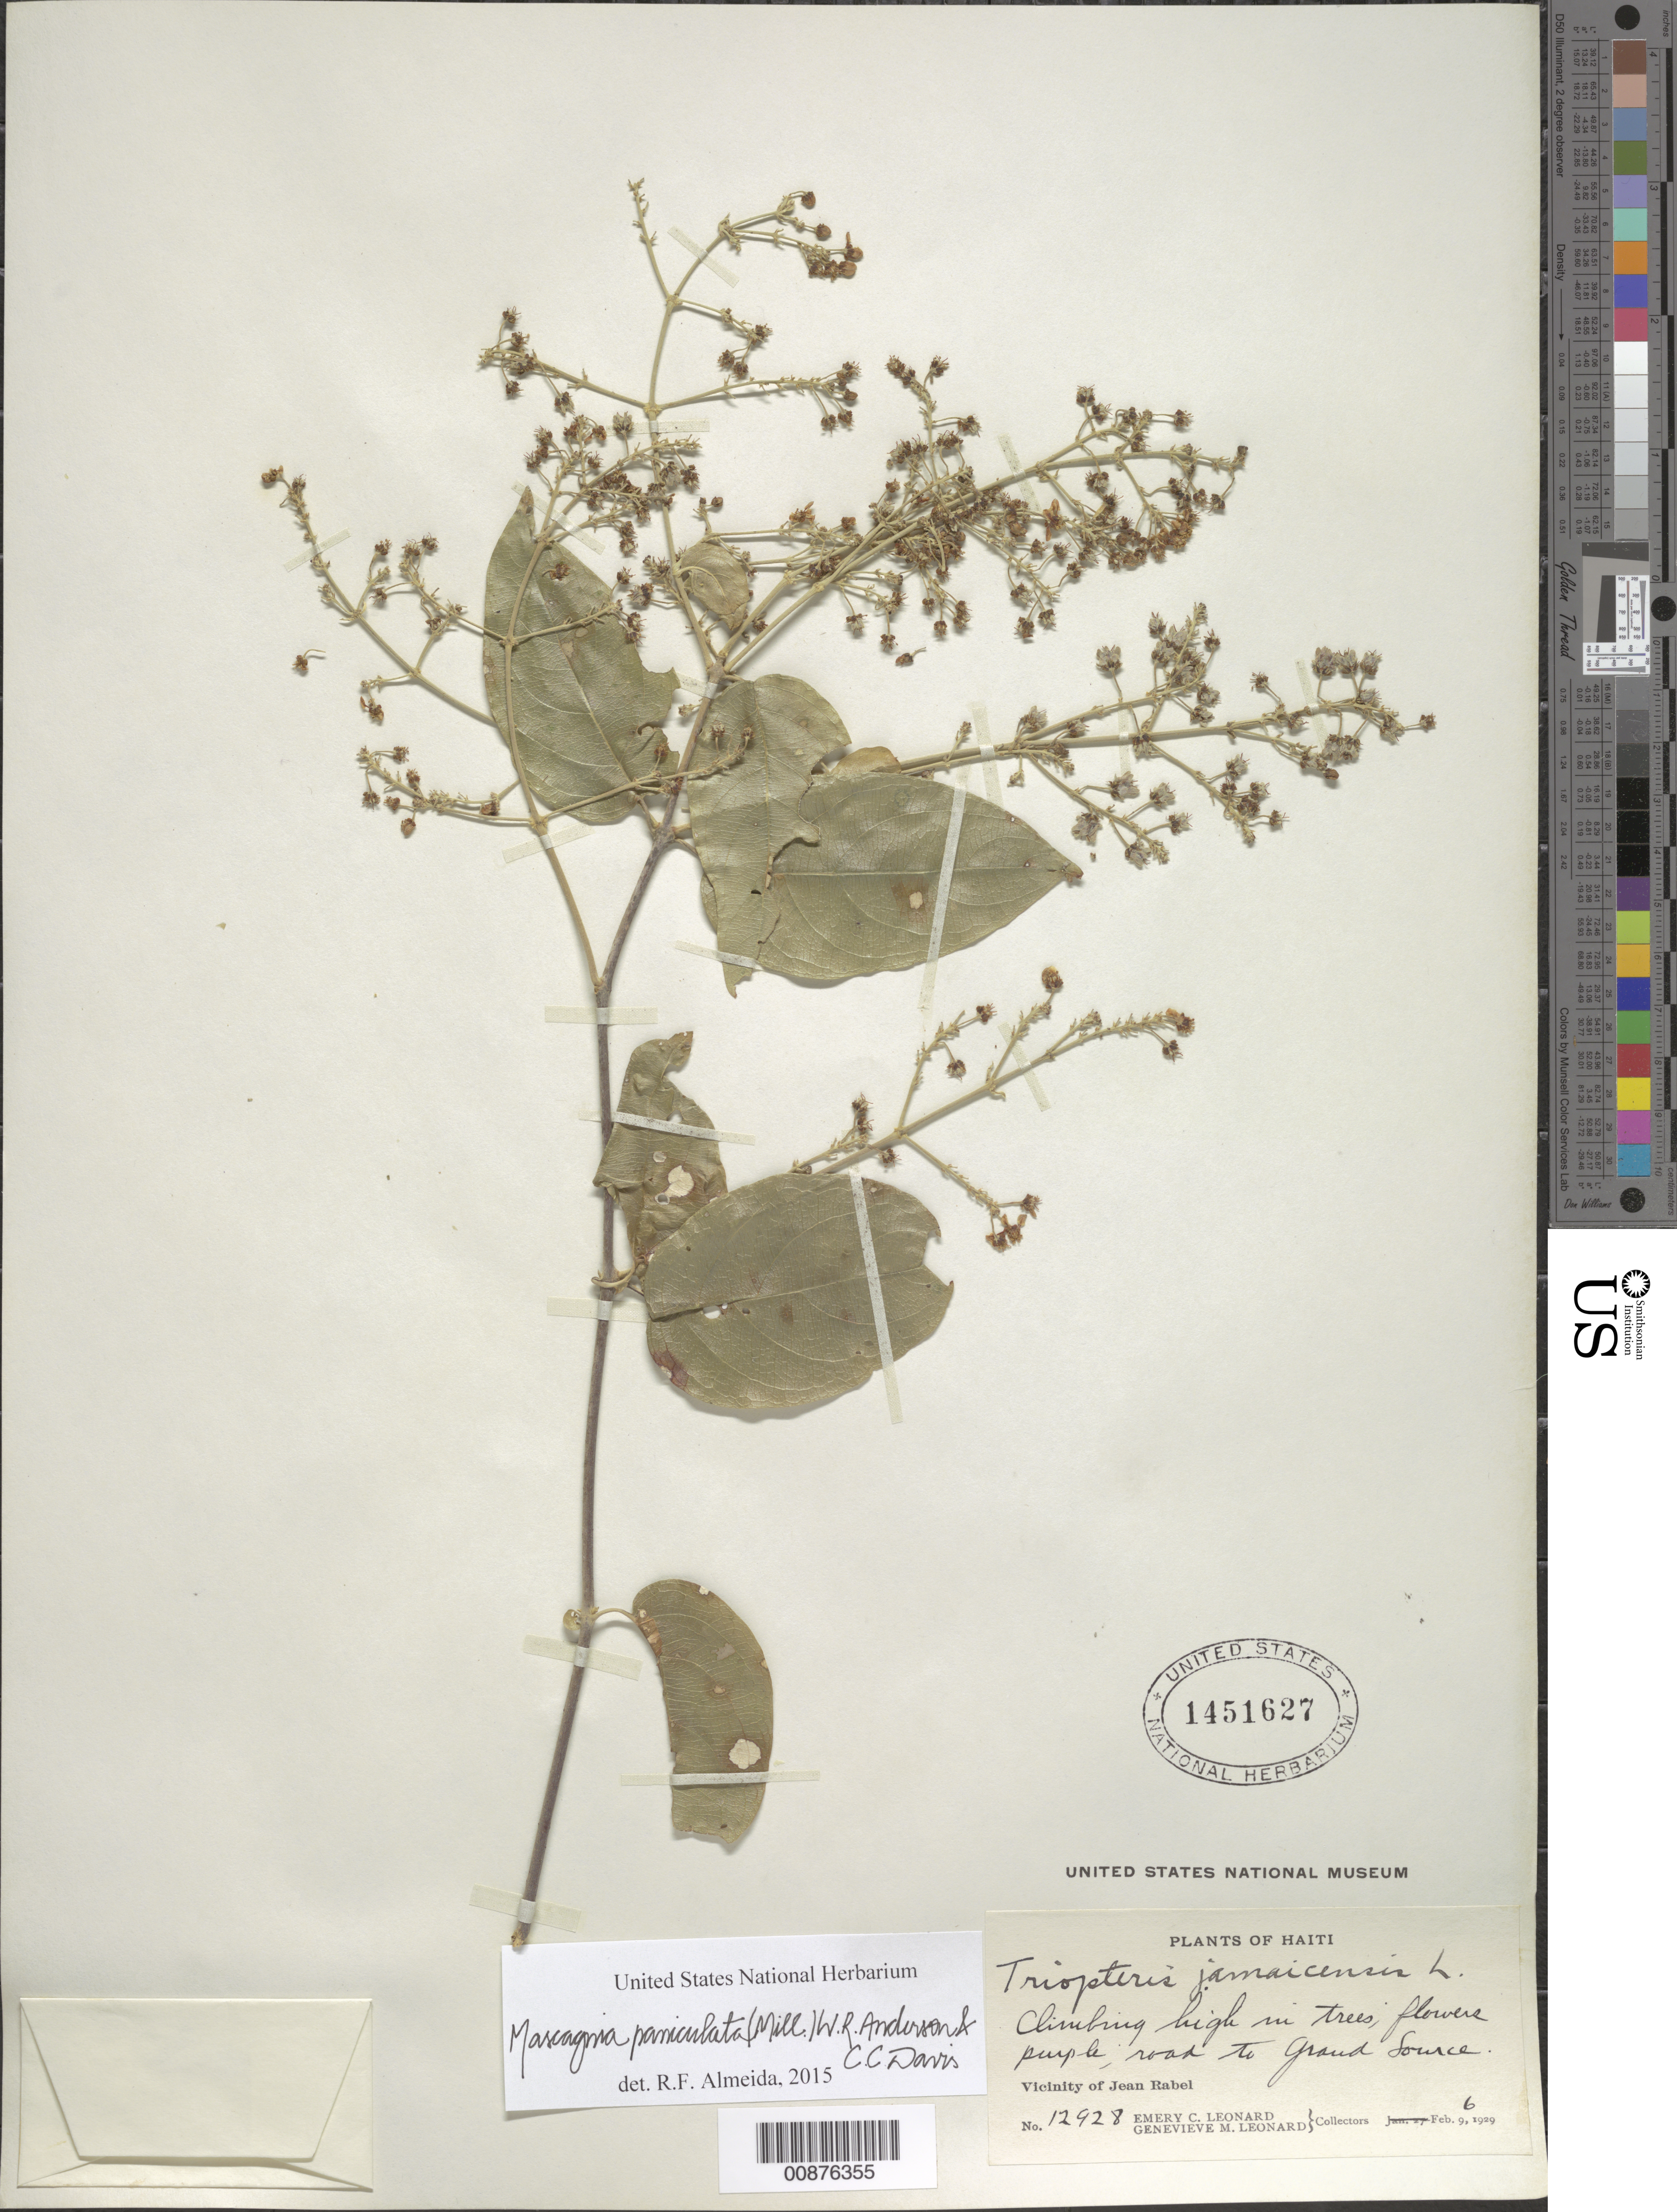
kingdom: Plantae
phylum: Tracheophyta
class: Magnoliopsida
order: Malpighiales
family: Malpighiaceae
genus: Mascagnia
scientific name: Mascagnia paniculata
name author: (Mill.) W.R. Anderson & C. Davis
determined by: De Almeida, R. F., (HUEFS), Universidade Estadual de Feira de Santana (BRAZIL)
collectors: E. C. Leonard & G. M. Leonard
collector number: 12928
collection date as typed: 06 Feb 1929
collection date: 1929-02-06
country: Haiti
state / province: Nord-Ouest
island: Hispaniola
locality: Vicinity of Jean Rabel, road to Grand Source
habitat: High in trees along road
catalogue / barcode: US 1451627